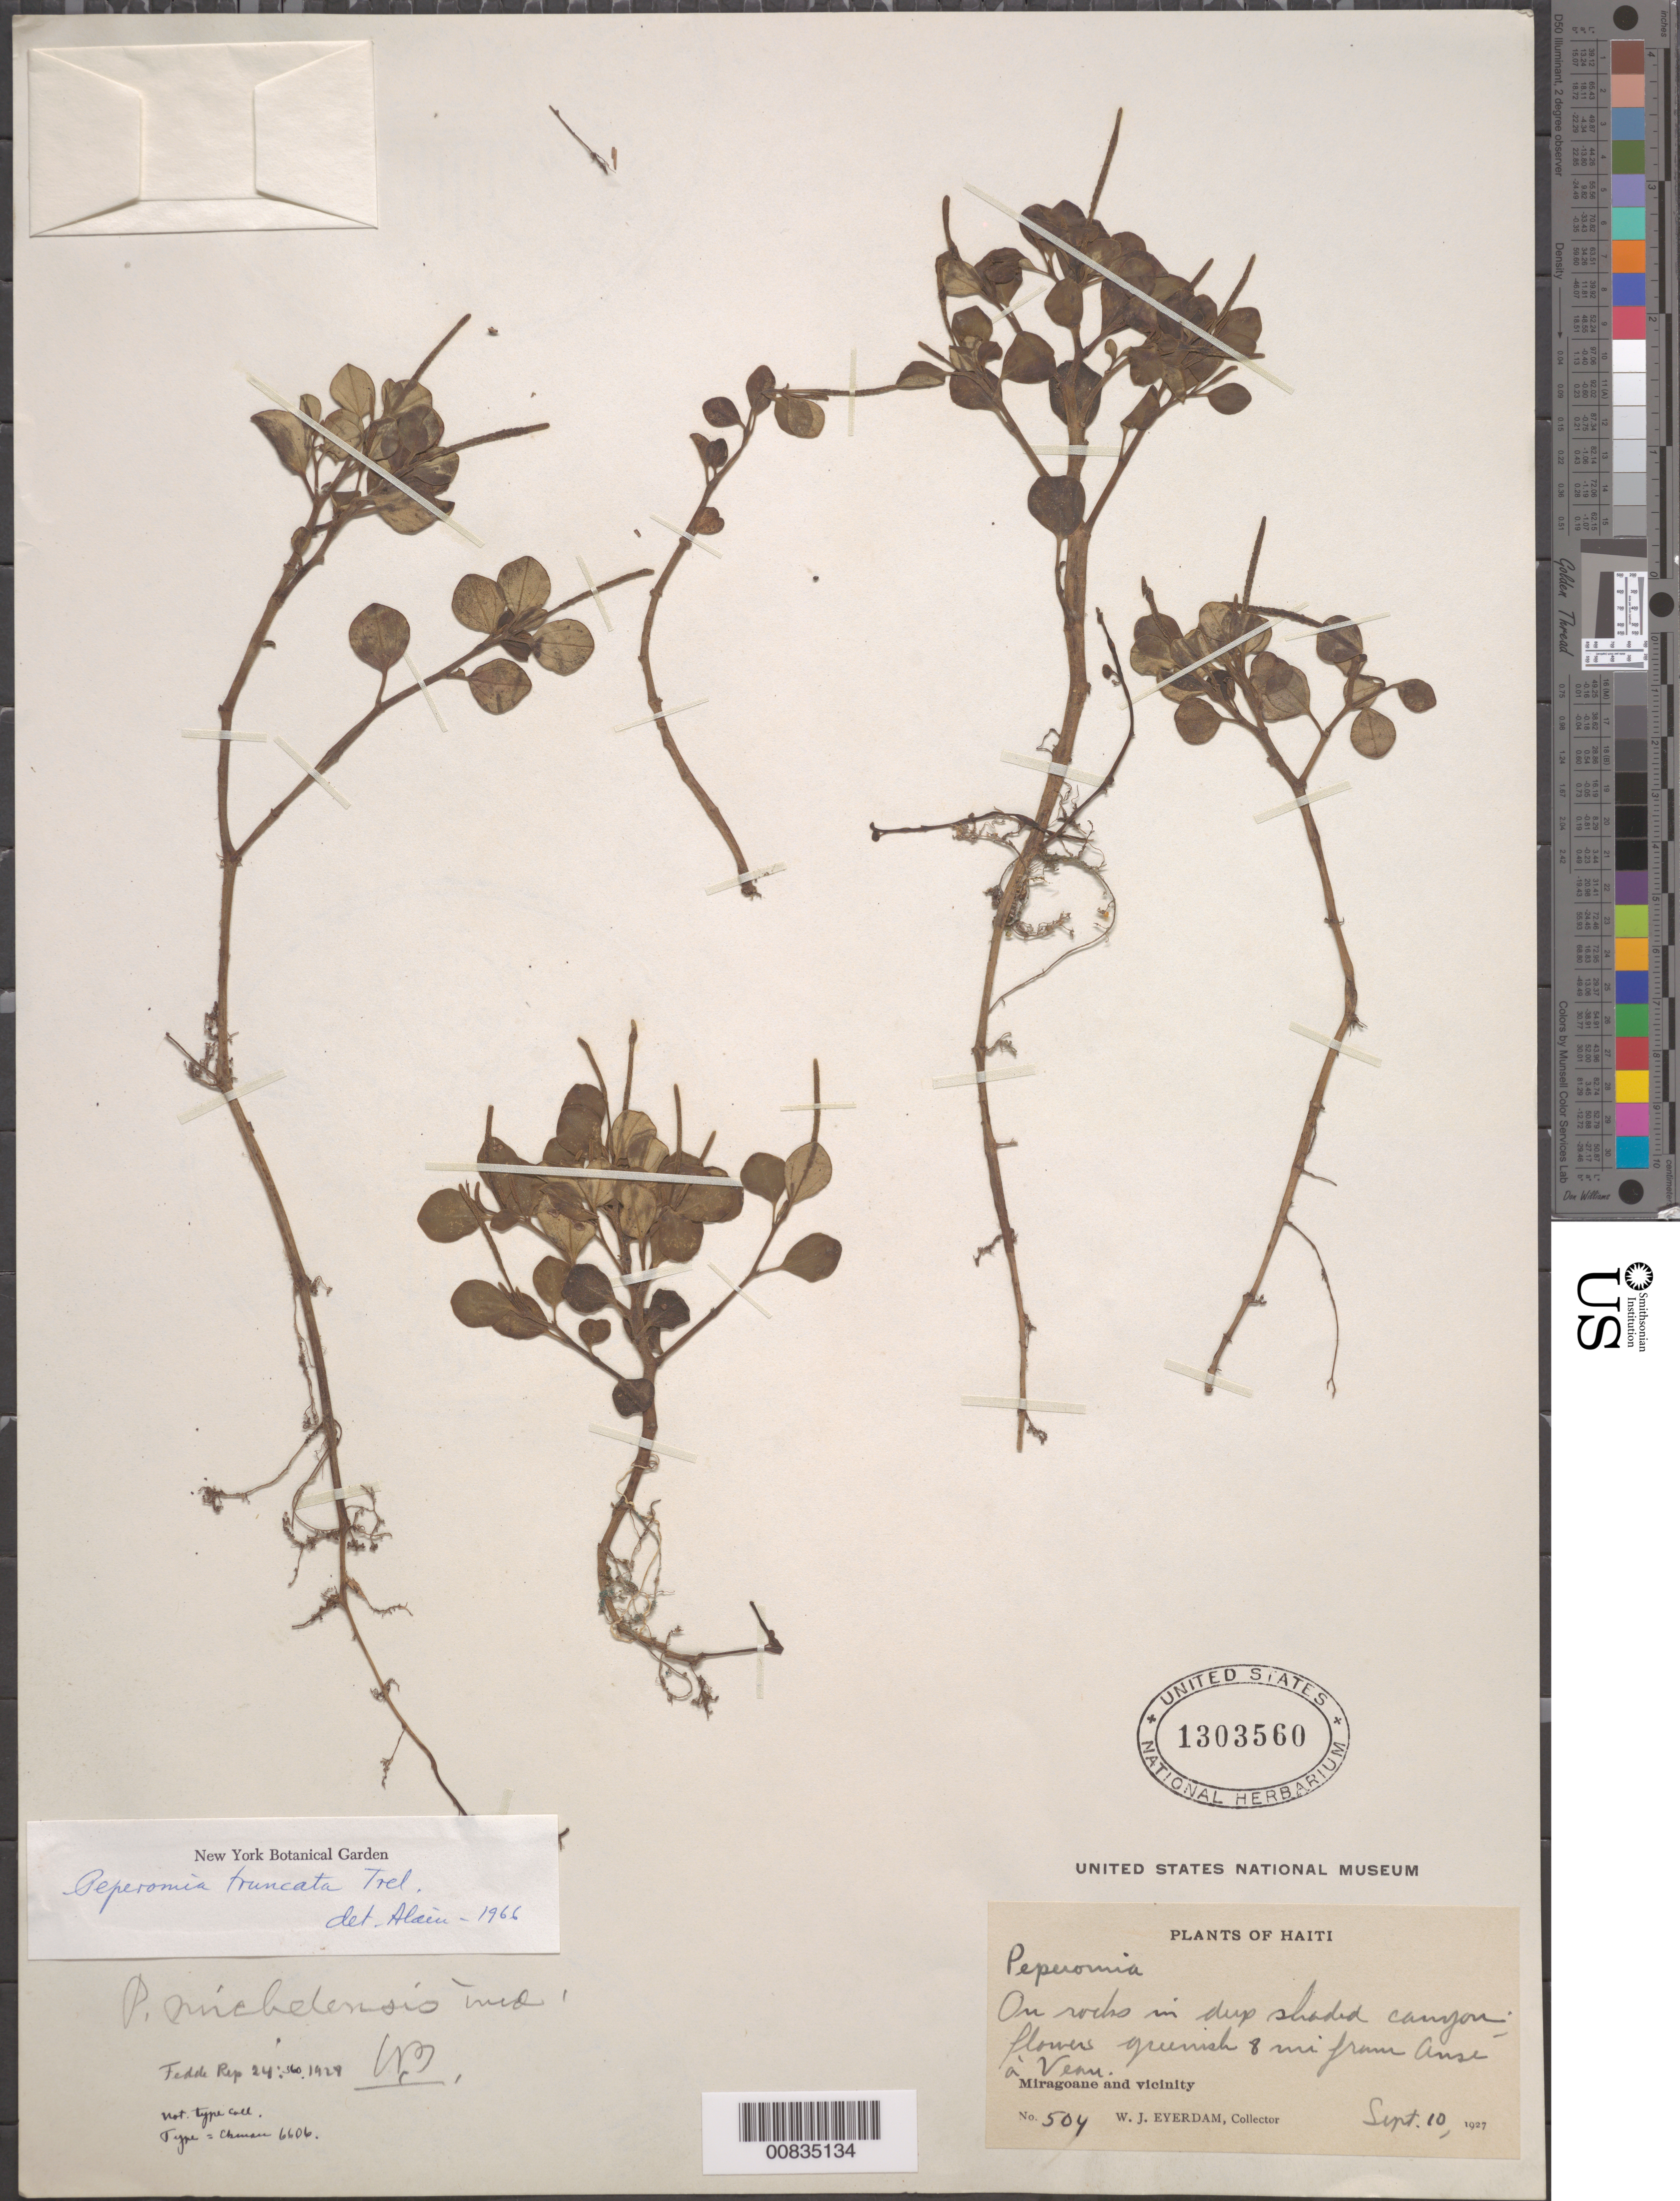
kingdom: Plantae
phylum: Tracheophyta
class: Magnoliopsida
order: Piperales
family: Piperaceae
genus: Peperomia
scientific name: Peperomia truncata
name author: Trel.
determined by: Liogier, Alain H.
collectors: W. J. Eyerdam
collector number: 504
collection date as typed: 10 Sep 1927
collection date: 1927-09-10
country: Haiti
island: Hispaniola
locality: Miragoane and vicinity. 8 miles from Anse à Veau.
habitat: On rocks in deep shaded canyon.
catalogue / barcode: US 1303560